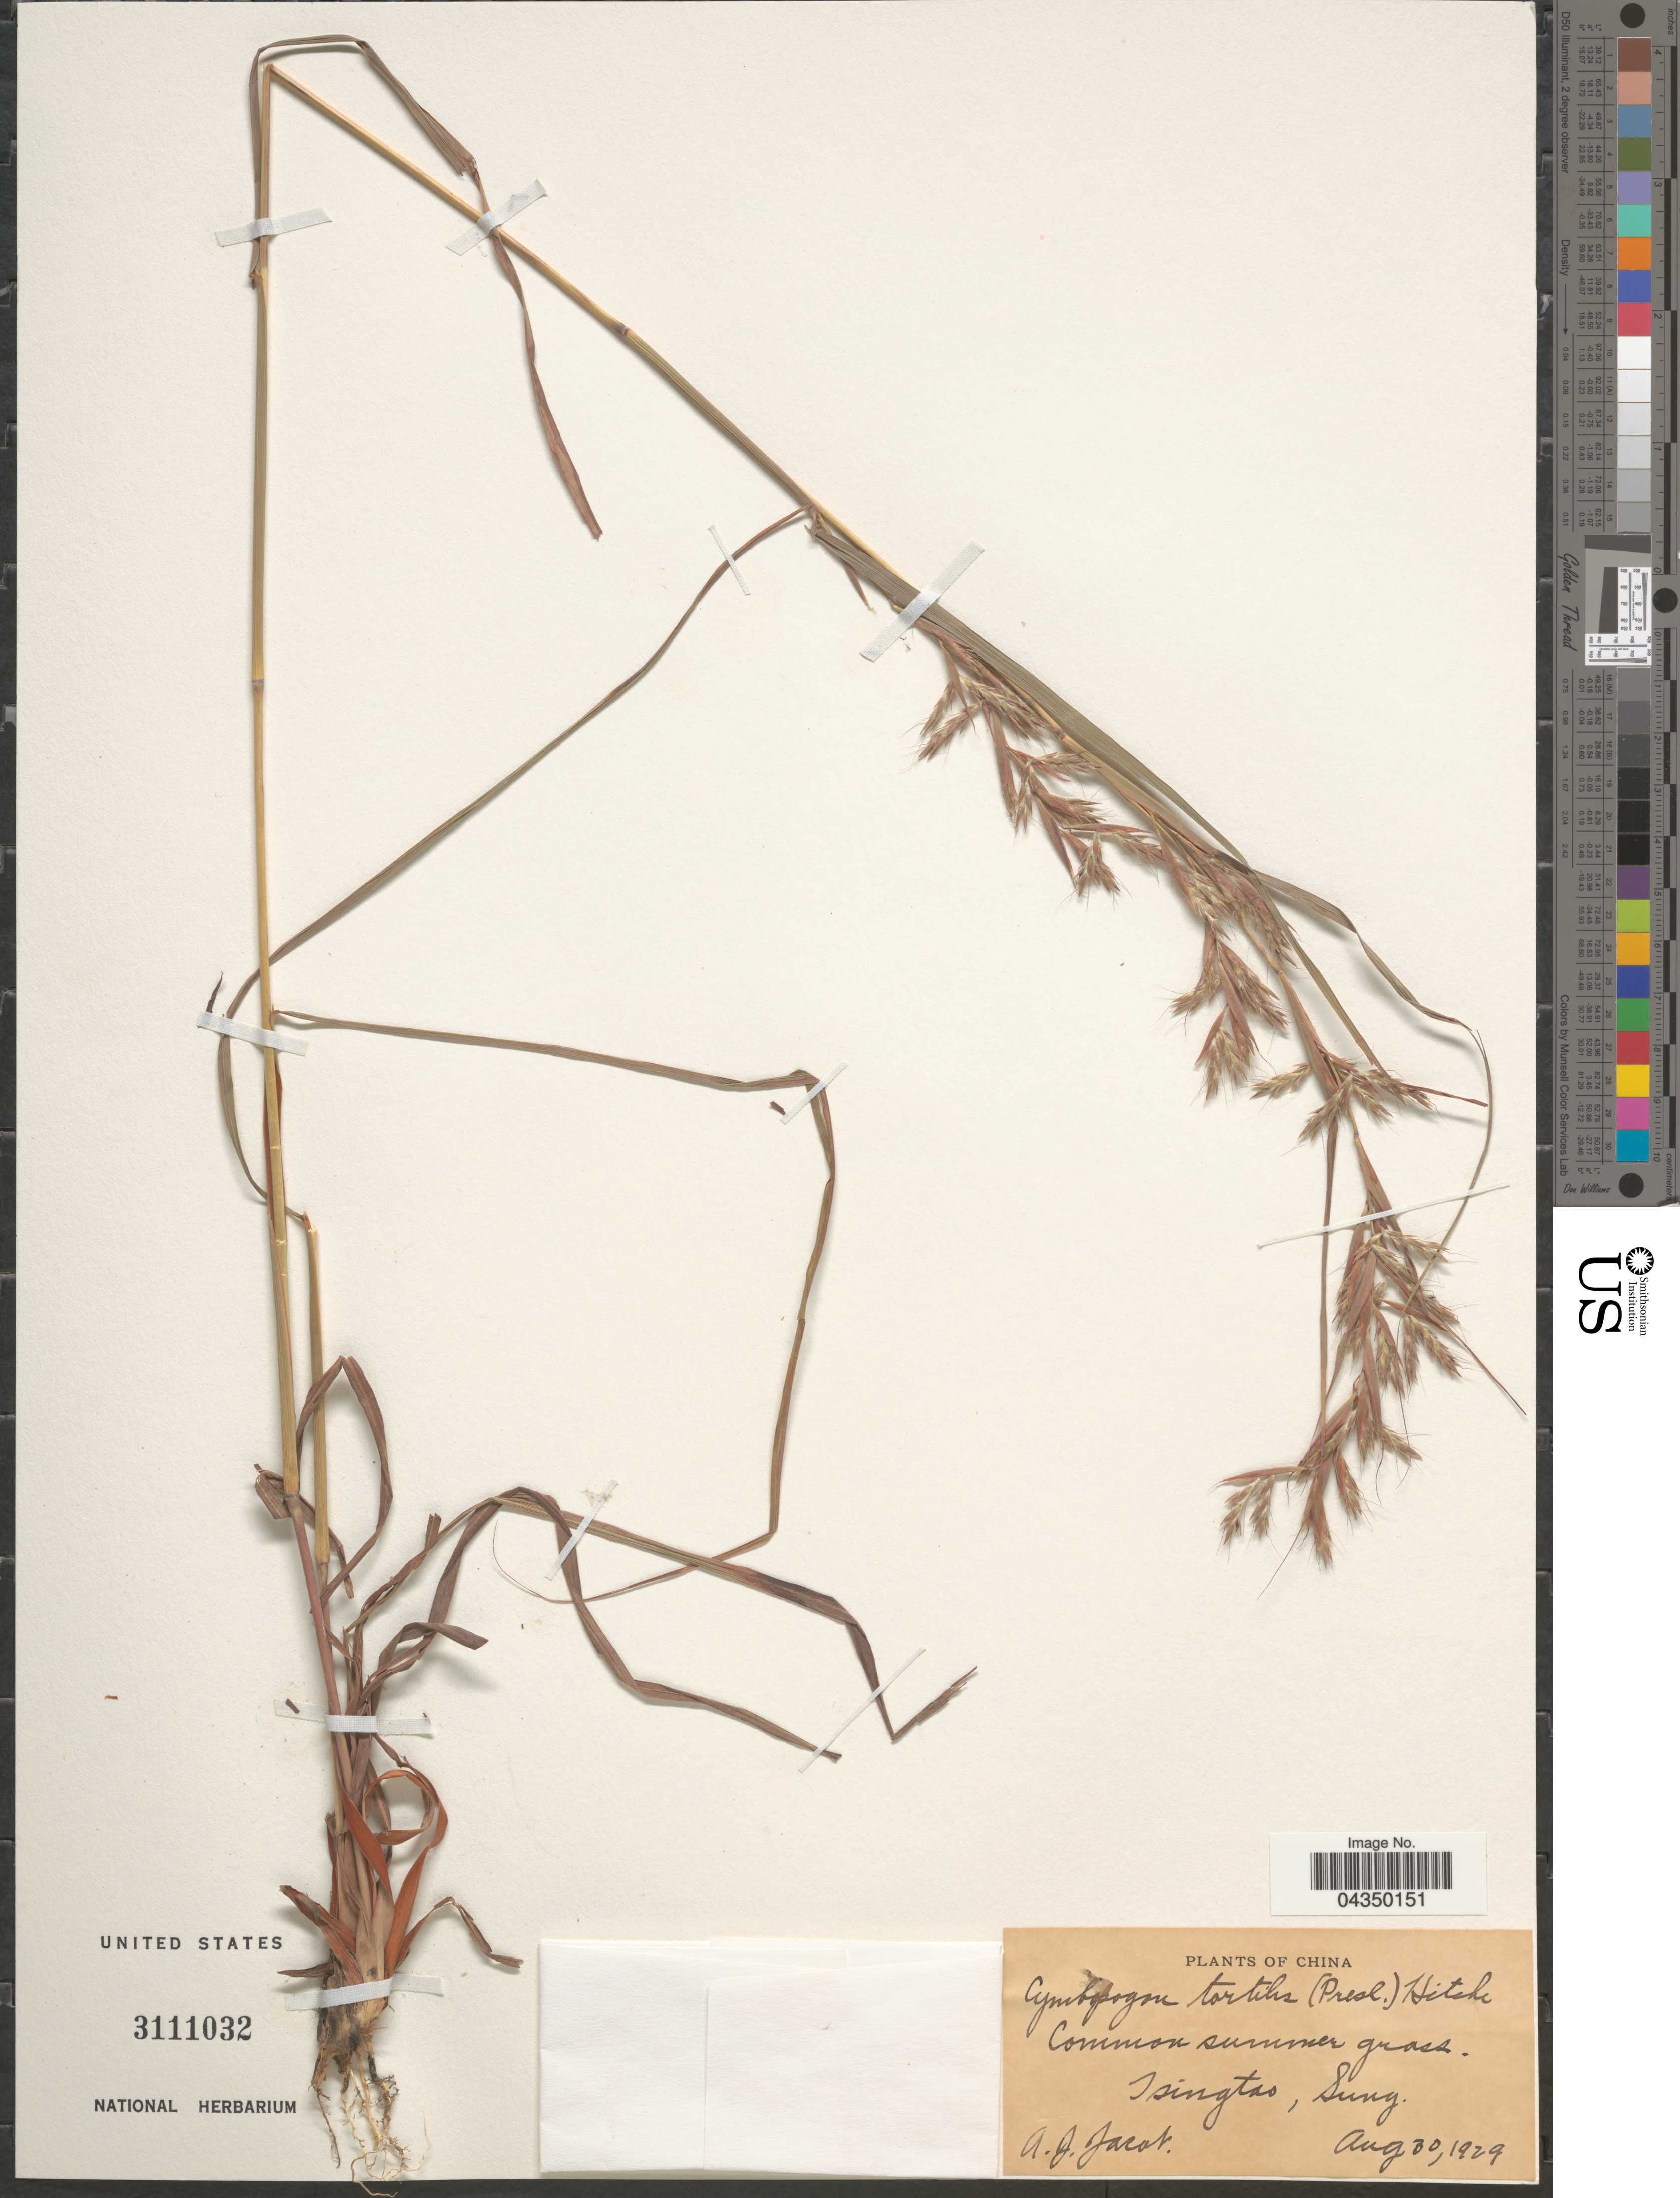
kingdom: Plantae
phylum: Tracheophyta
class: Liliopsida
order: Poales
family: Poaceae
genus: Cymbopogon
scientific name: Cymbopogon tortilis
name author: (J. Presl) A. Camus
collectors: A. Jacot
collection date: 1929-08-30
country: China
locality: Tsingtao, Sung.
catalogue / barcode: US 3111032